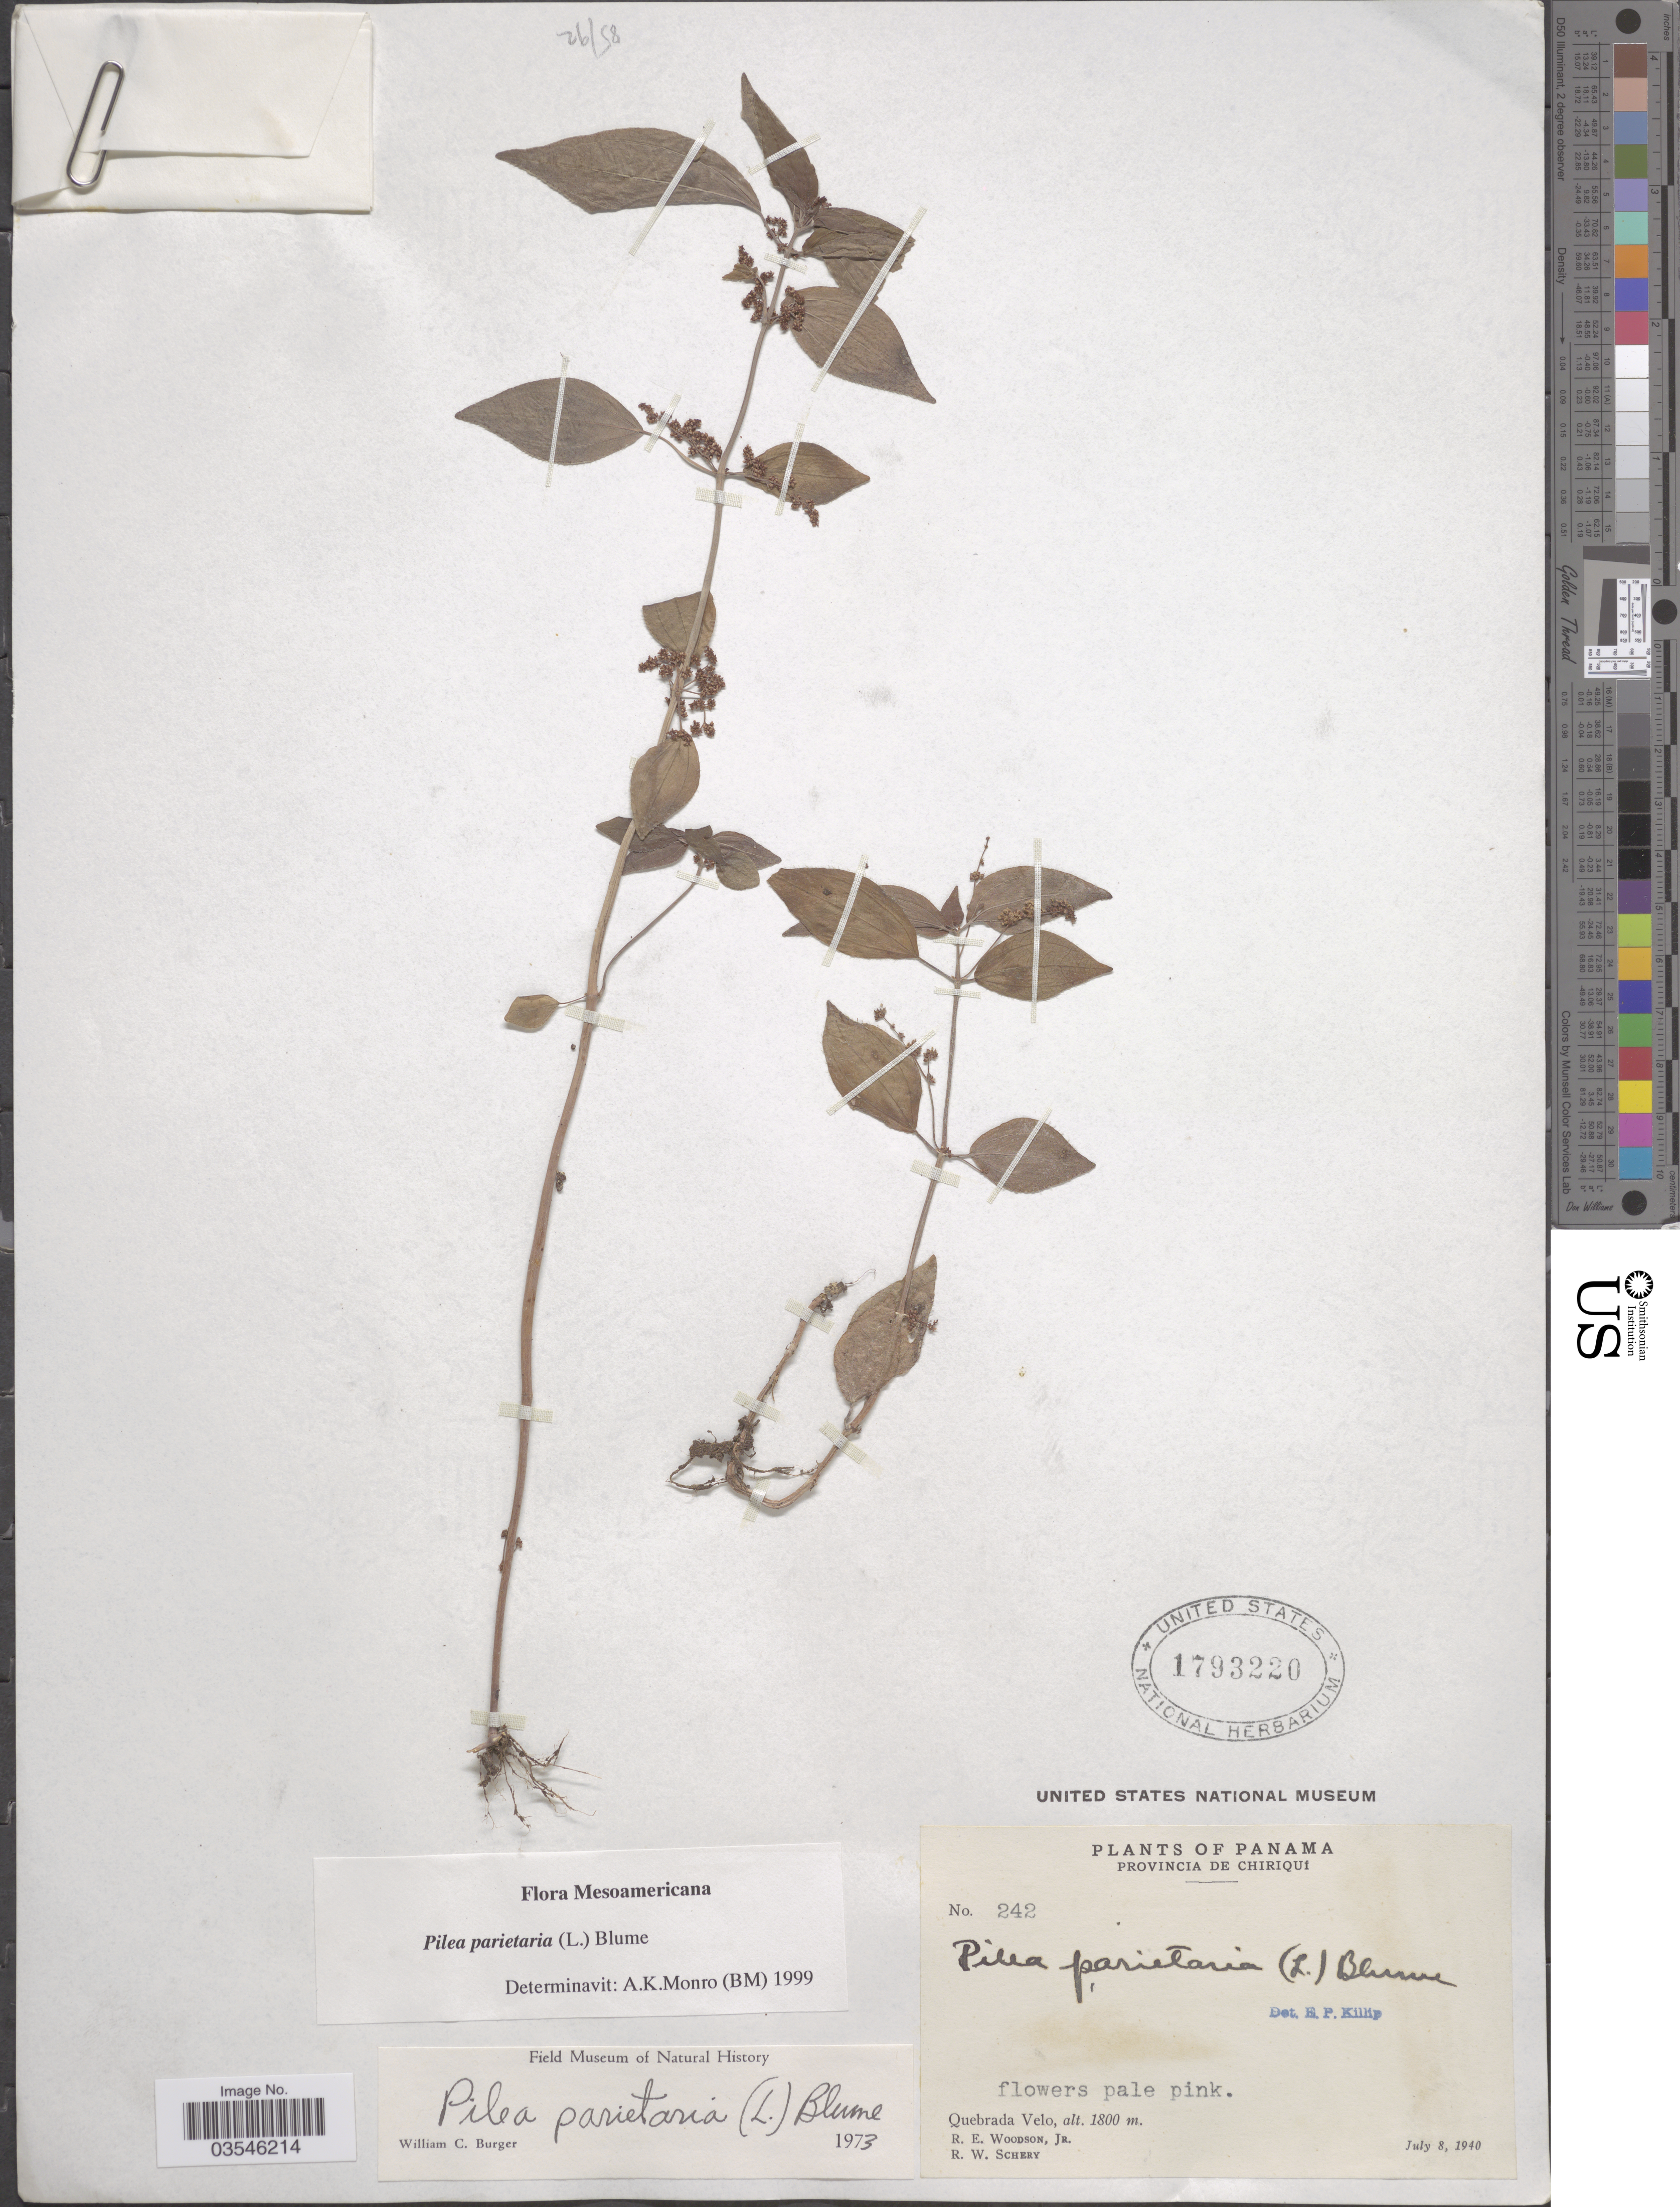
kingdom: Plantae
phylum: Tracheophyta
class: Magnoliopsida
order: Rosales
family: Urticaceae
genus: Pilea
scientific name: Pilea parietaria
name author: (L.) Blume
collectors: R. E. Woodson & R. W. Schery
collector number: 242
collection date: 1940-07-08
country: Panama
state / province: Chiriqui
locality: Provincia de Chiriquí. Quebrada Velo.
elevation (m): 1800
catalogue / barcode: US 1793220